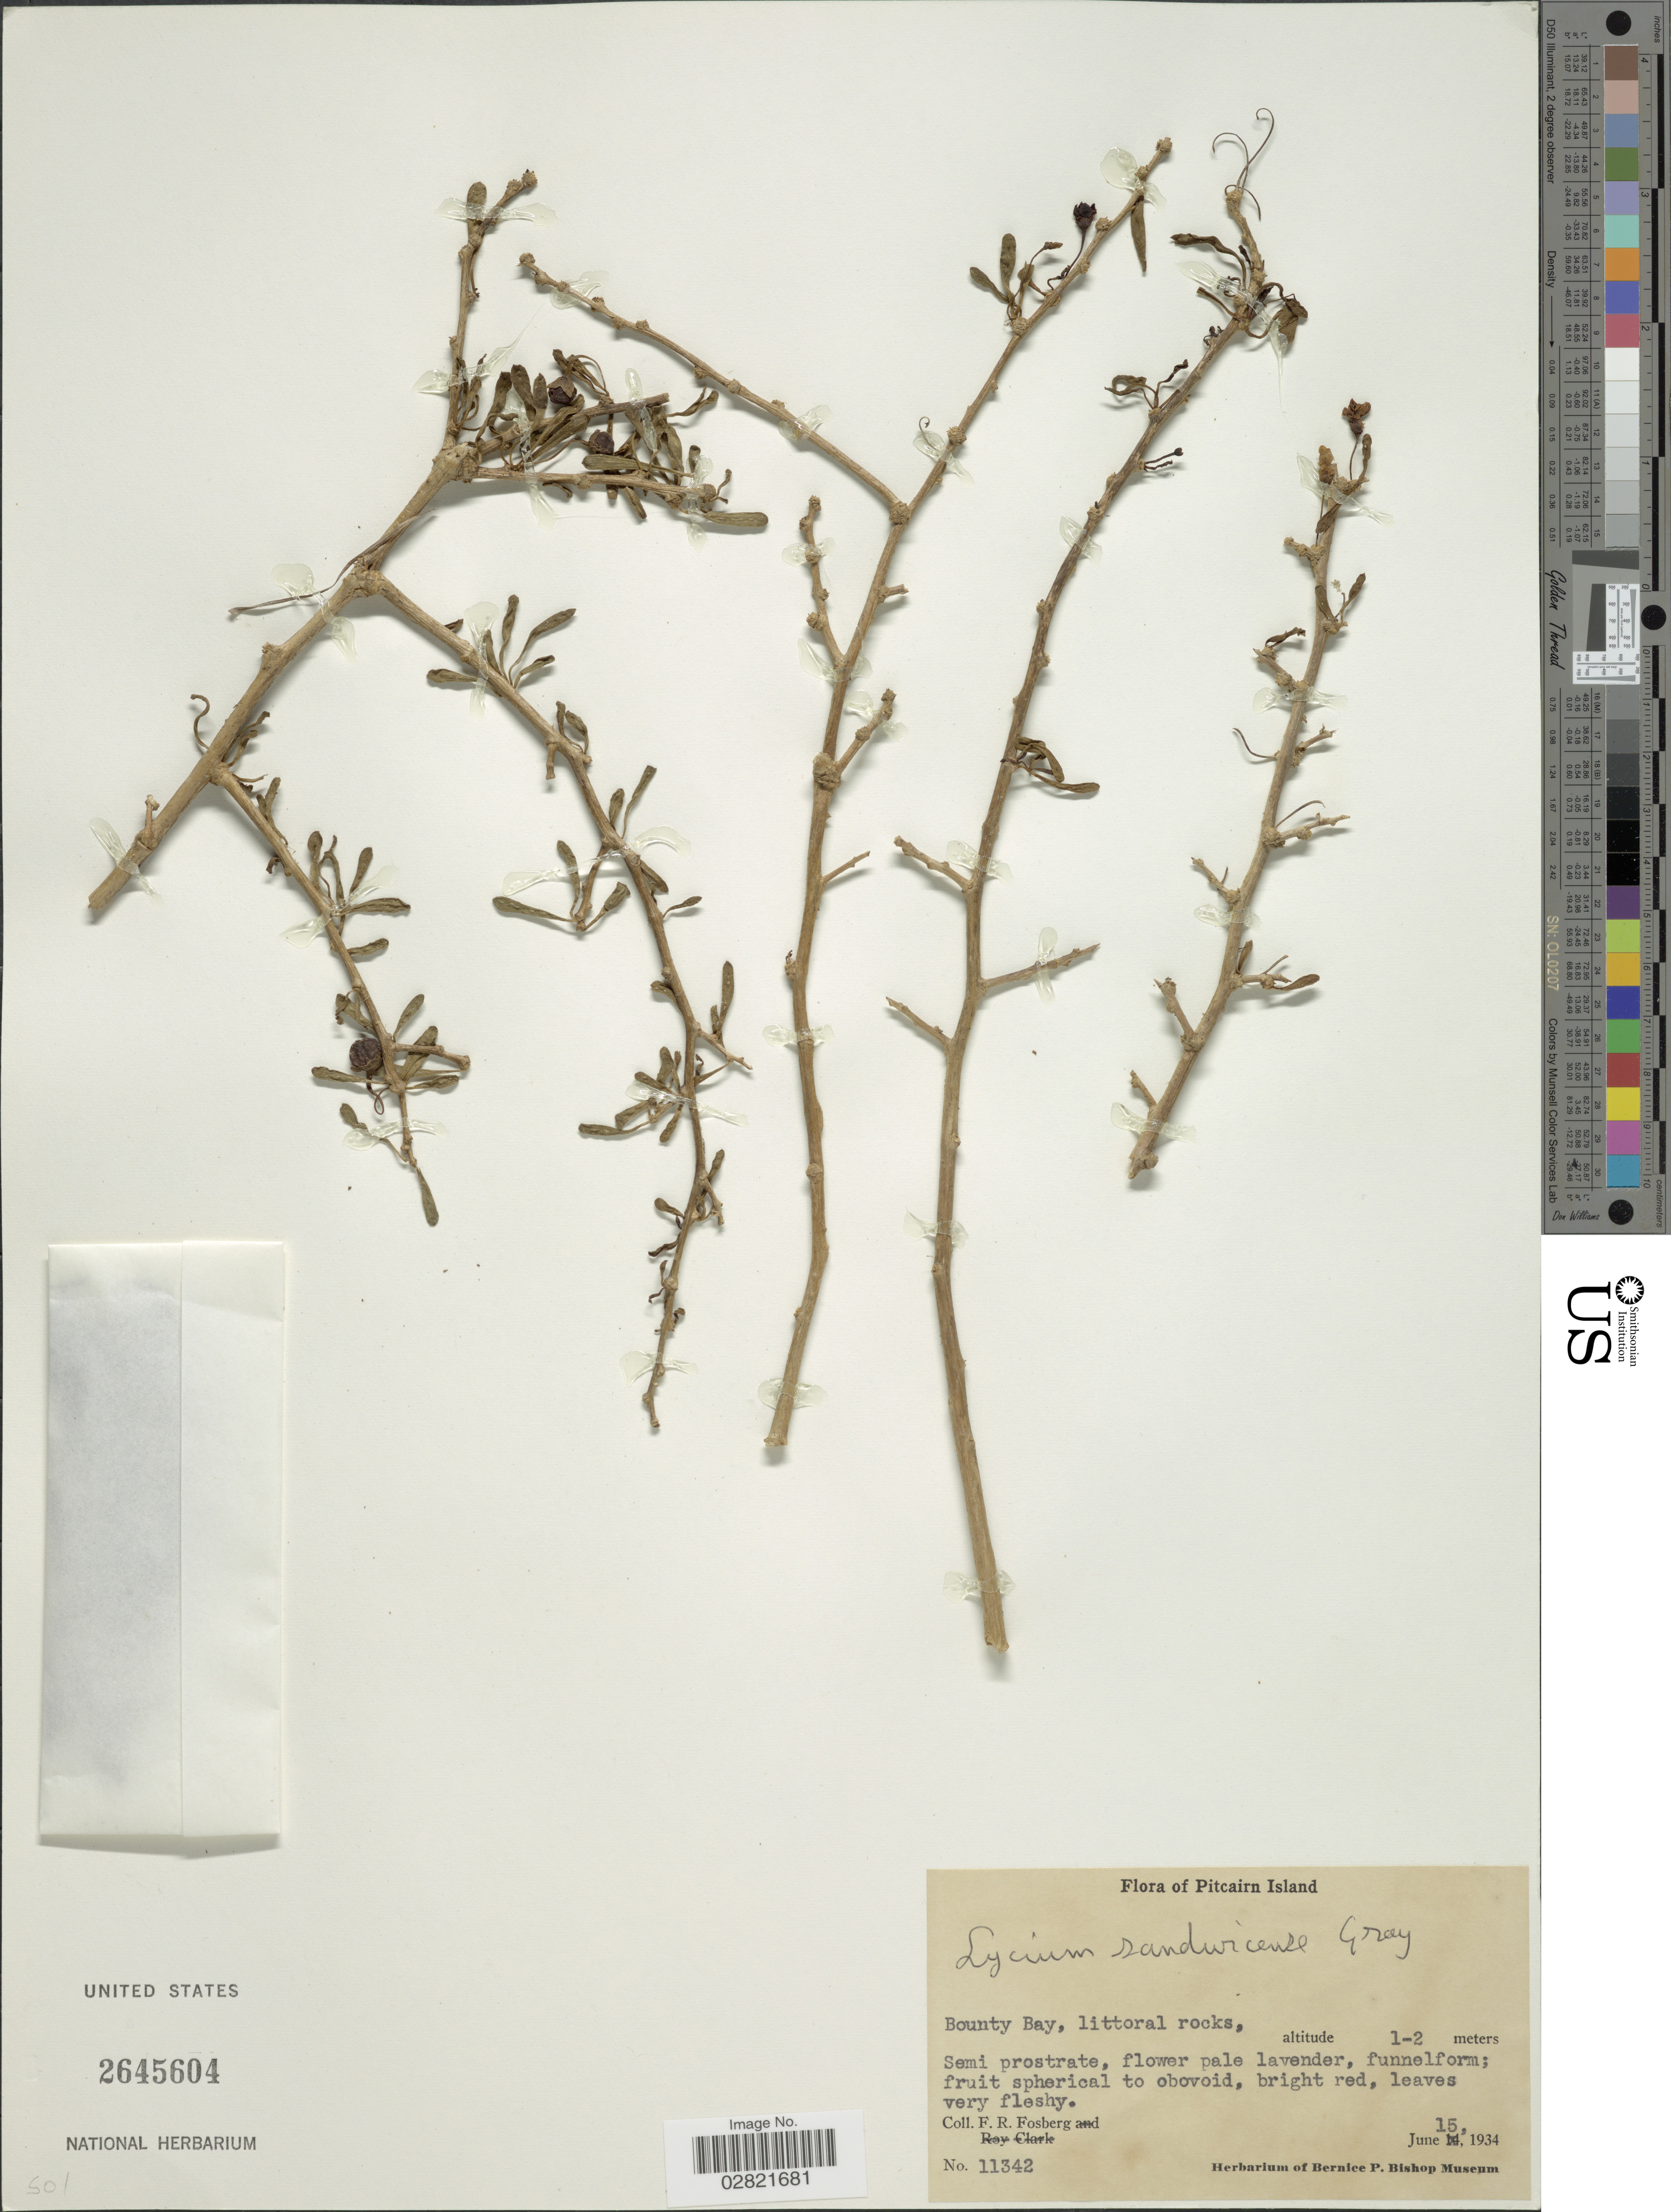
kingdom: Plantae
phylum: Tracheophyta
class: Magnoliopsida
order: Solanales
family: Solanaceae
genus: Lycium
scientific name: Lycium carolinianum var. sandwicense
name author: (A. Gray) C.L. Hitchc.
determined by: Wagner, W. L., (BOT), Smithsonian Institution - National Museum of Natural History (UNITED STATES)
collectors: F. R. Fosberg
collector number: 11342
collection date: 1934-06-15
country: Pitcairn Islands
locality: Bounty Bay.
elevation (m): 1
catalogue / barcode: US 2645604